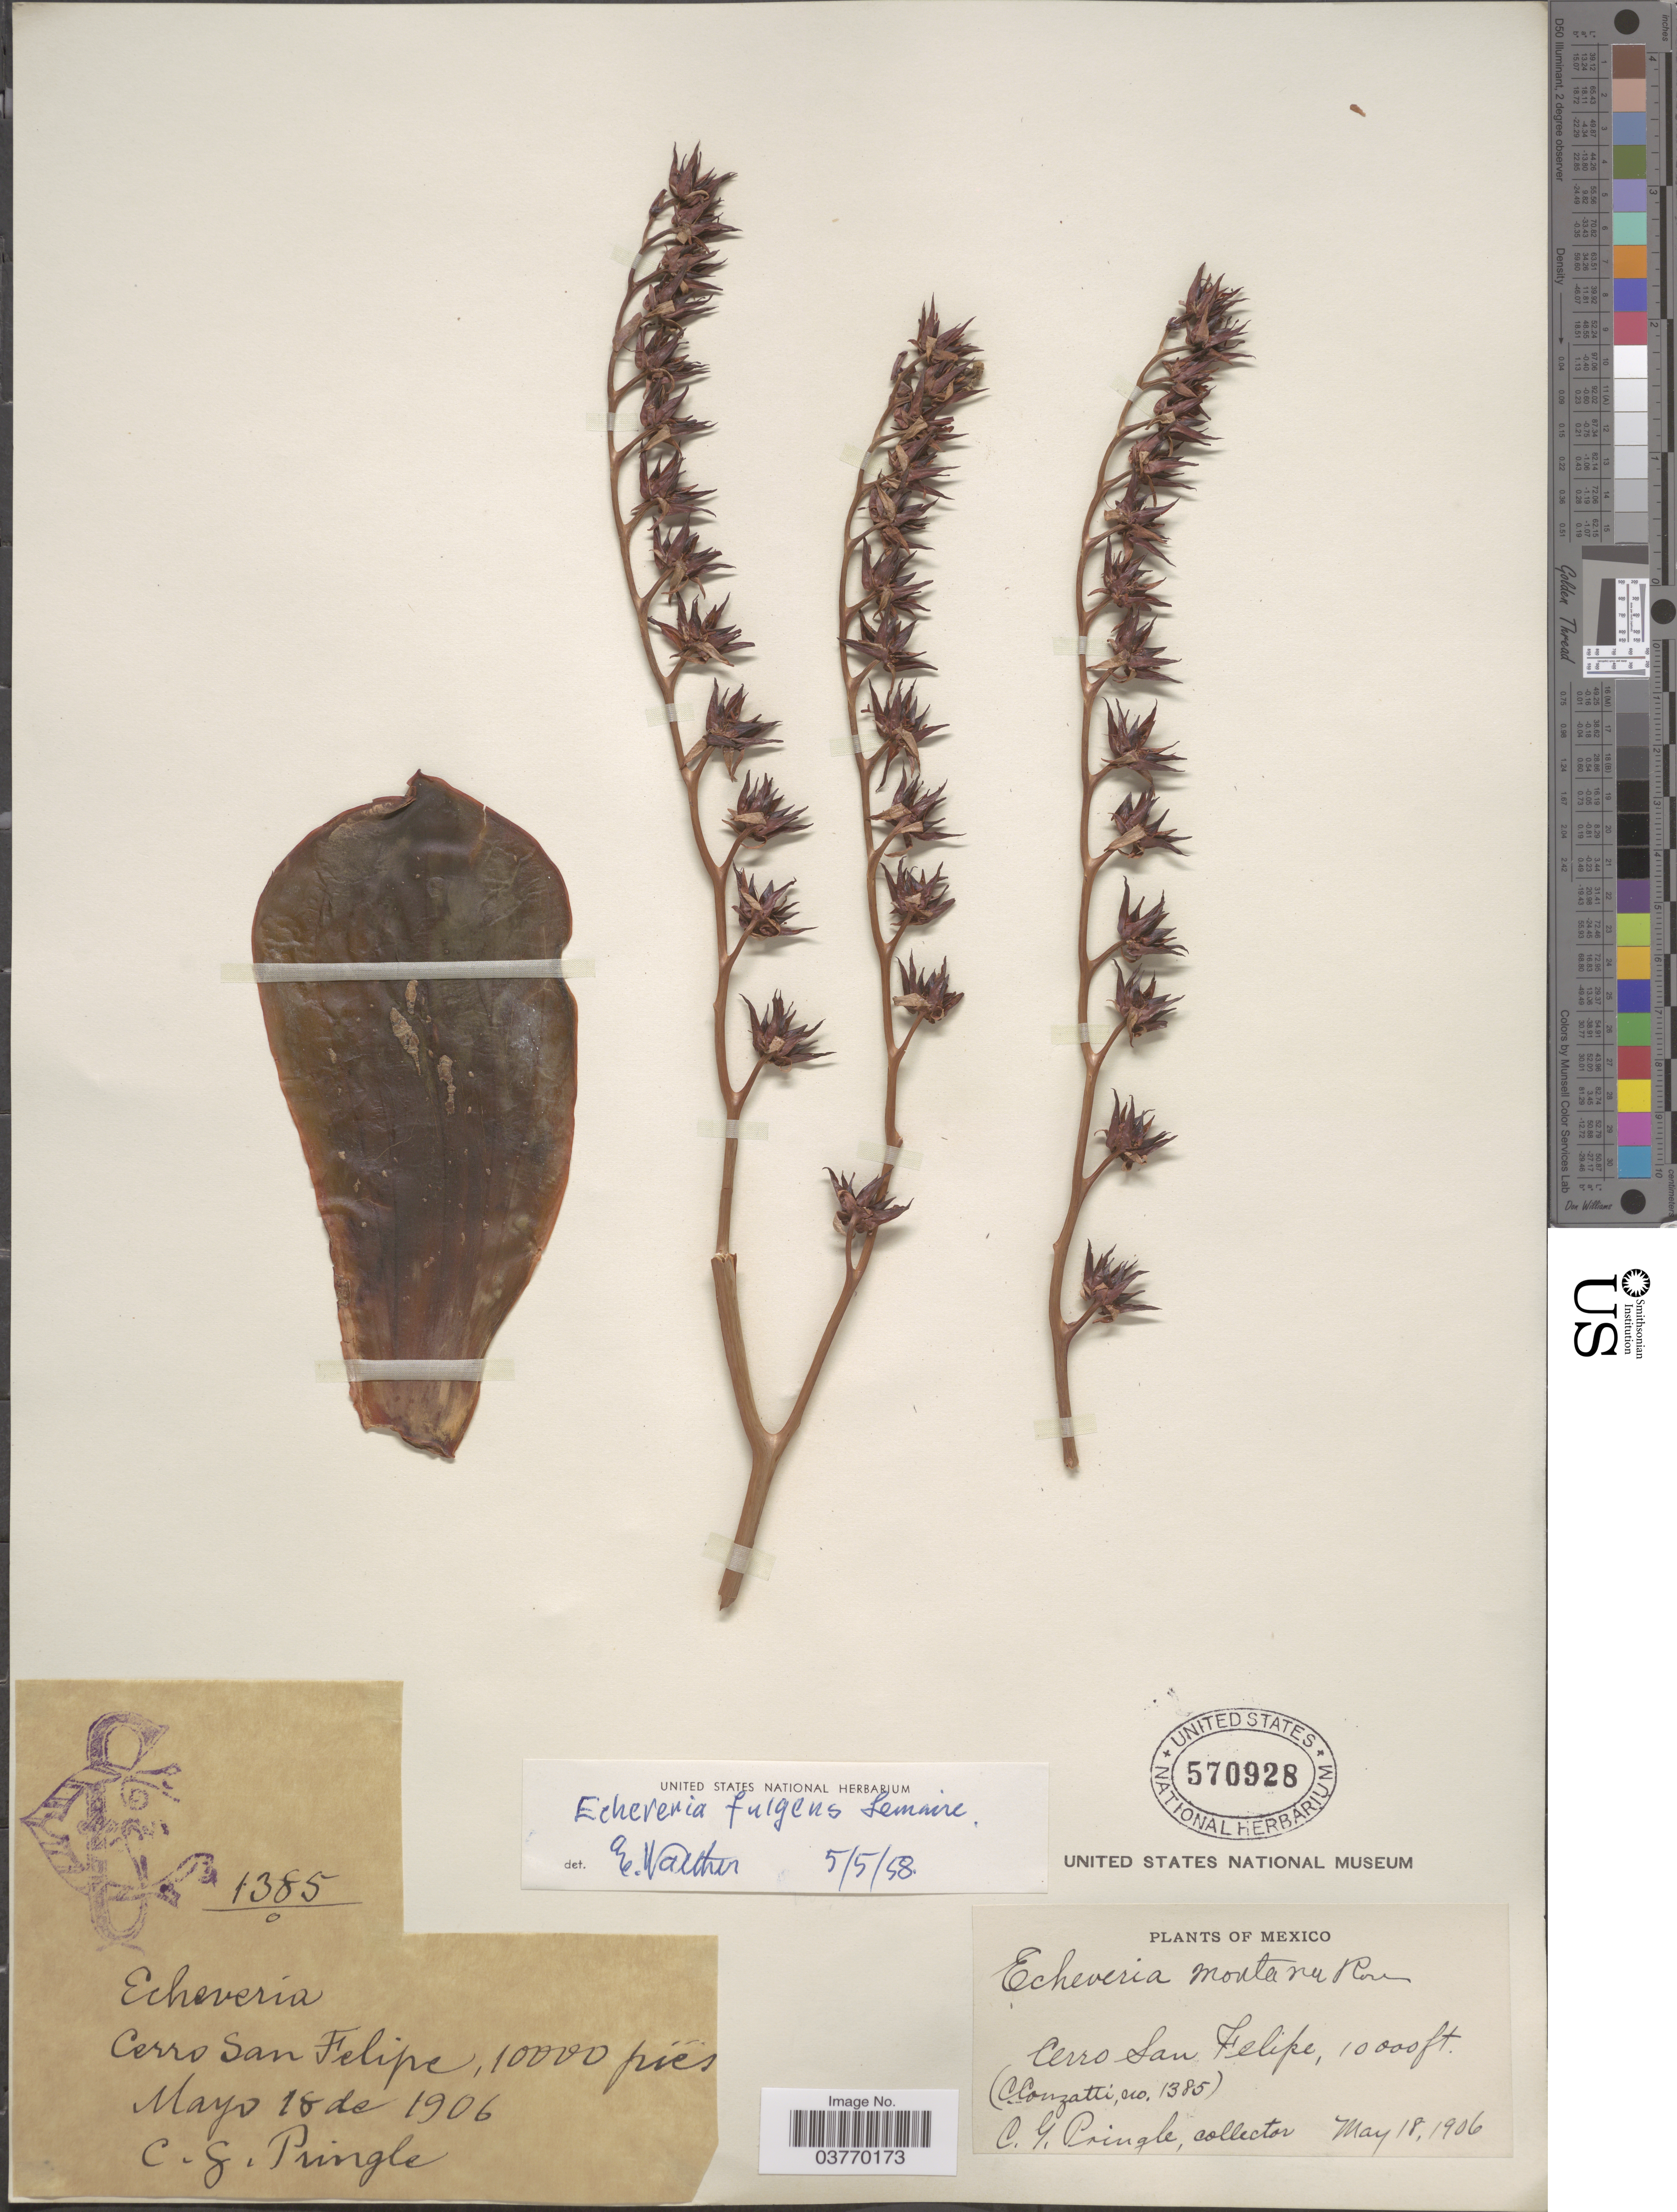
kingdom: Plantae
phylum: Tracheophyta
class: Magnoliopsida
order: Saxifragales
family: Crassulaceae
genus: Echeveria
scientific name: Echeveria fulgens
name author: Lem.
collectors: C. Conzatti & C. G. Pringle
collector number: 1385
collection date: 1906-05-18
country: Mexico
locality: Cerro San Felipe.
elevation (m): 3048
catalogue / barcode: US 570928